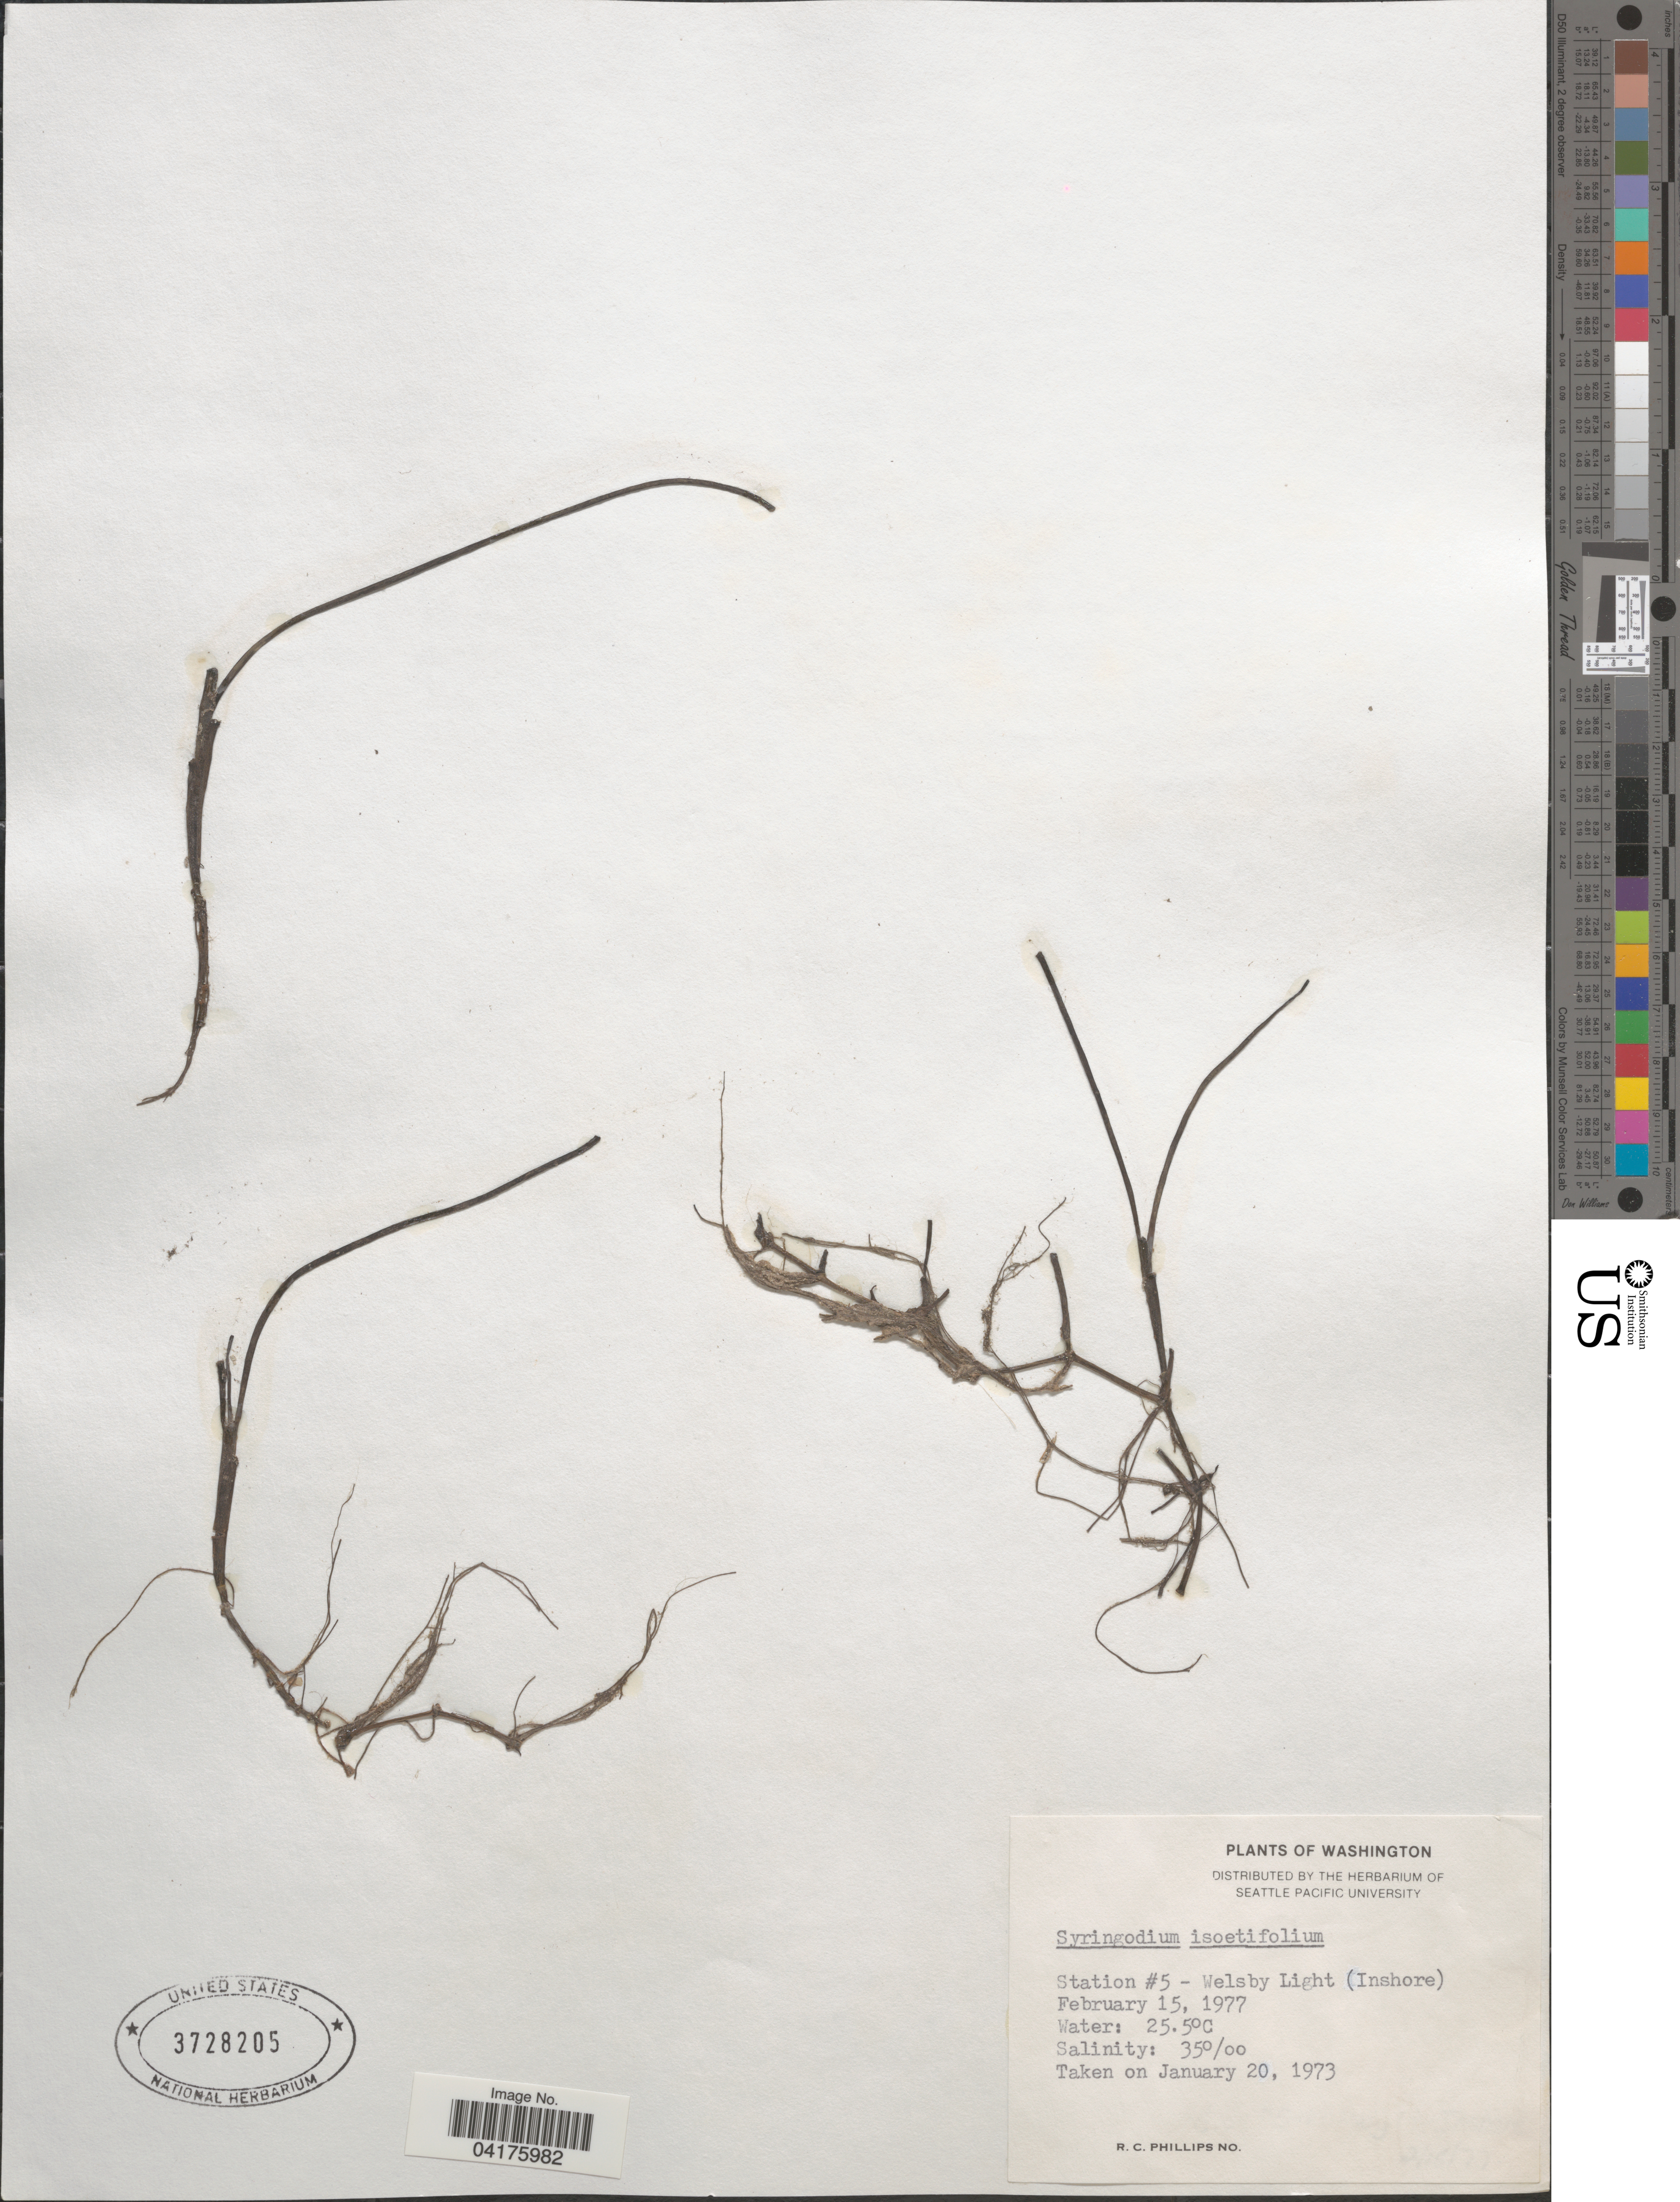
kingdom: Plantae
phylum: Tracheophyta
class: Liliopsida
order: Alismatales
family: Cymodoceaceae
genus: Syringodium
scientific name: Syringodium isoetifolium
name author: (Asch.) Dandy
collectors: R. C. Phillips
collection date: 1973-01-20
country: Australia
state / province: Queensland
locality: Station #5 - Welsby Light (Inshore).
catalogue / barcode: US 3728205